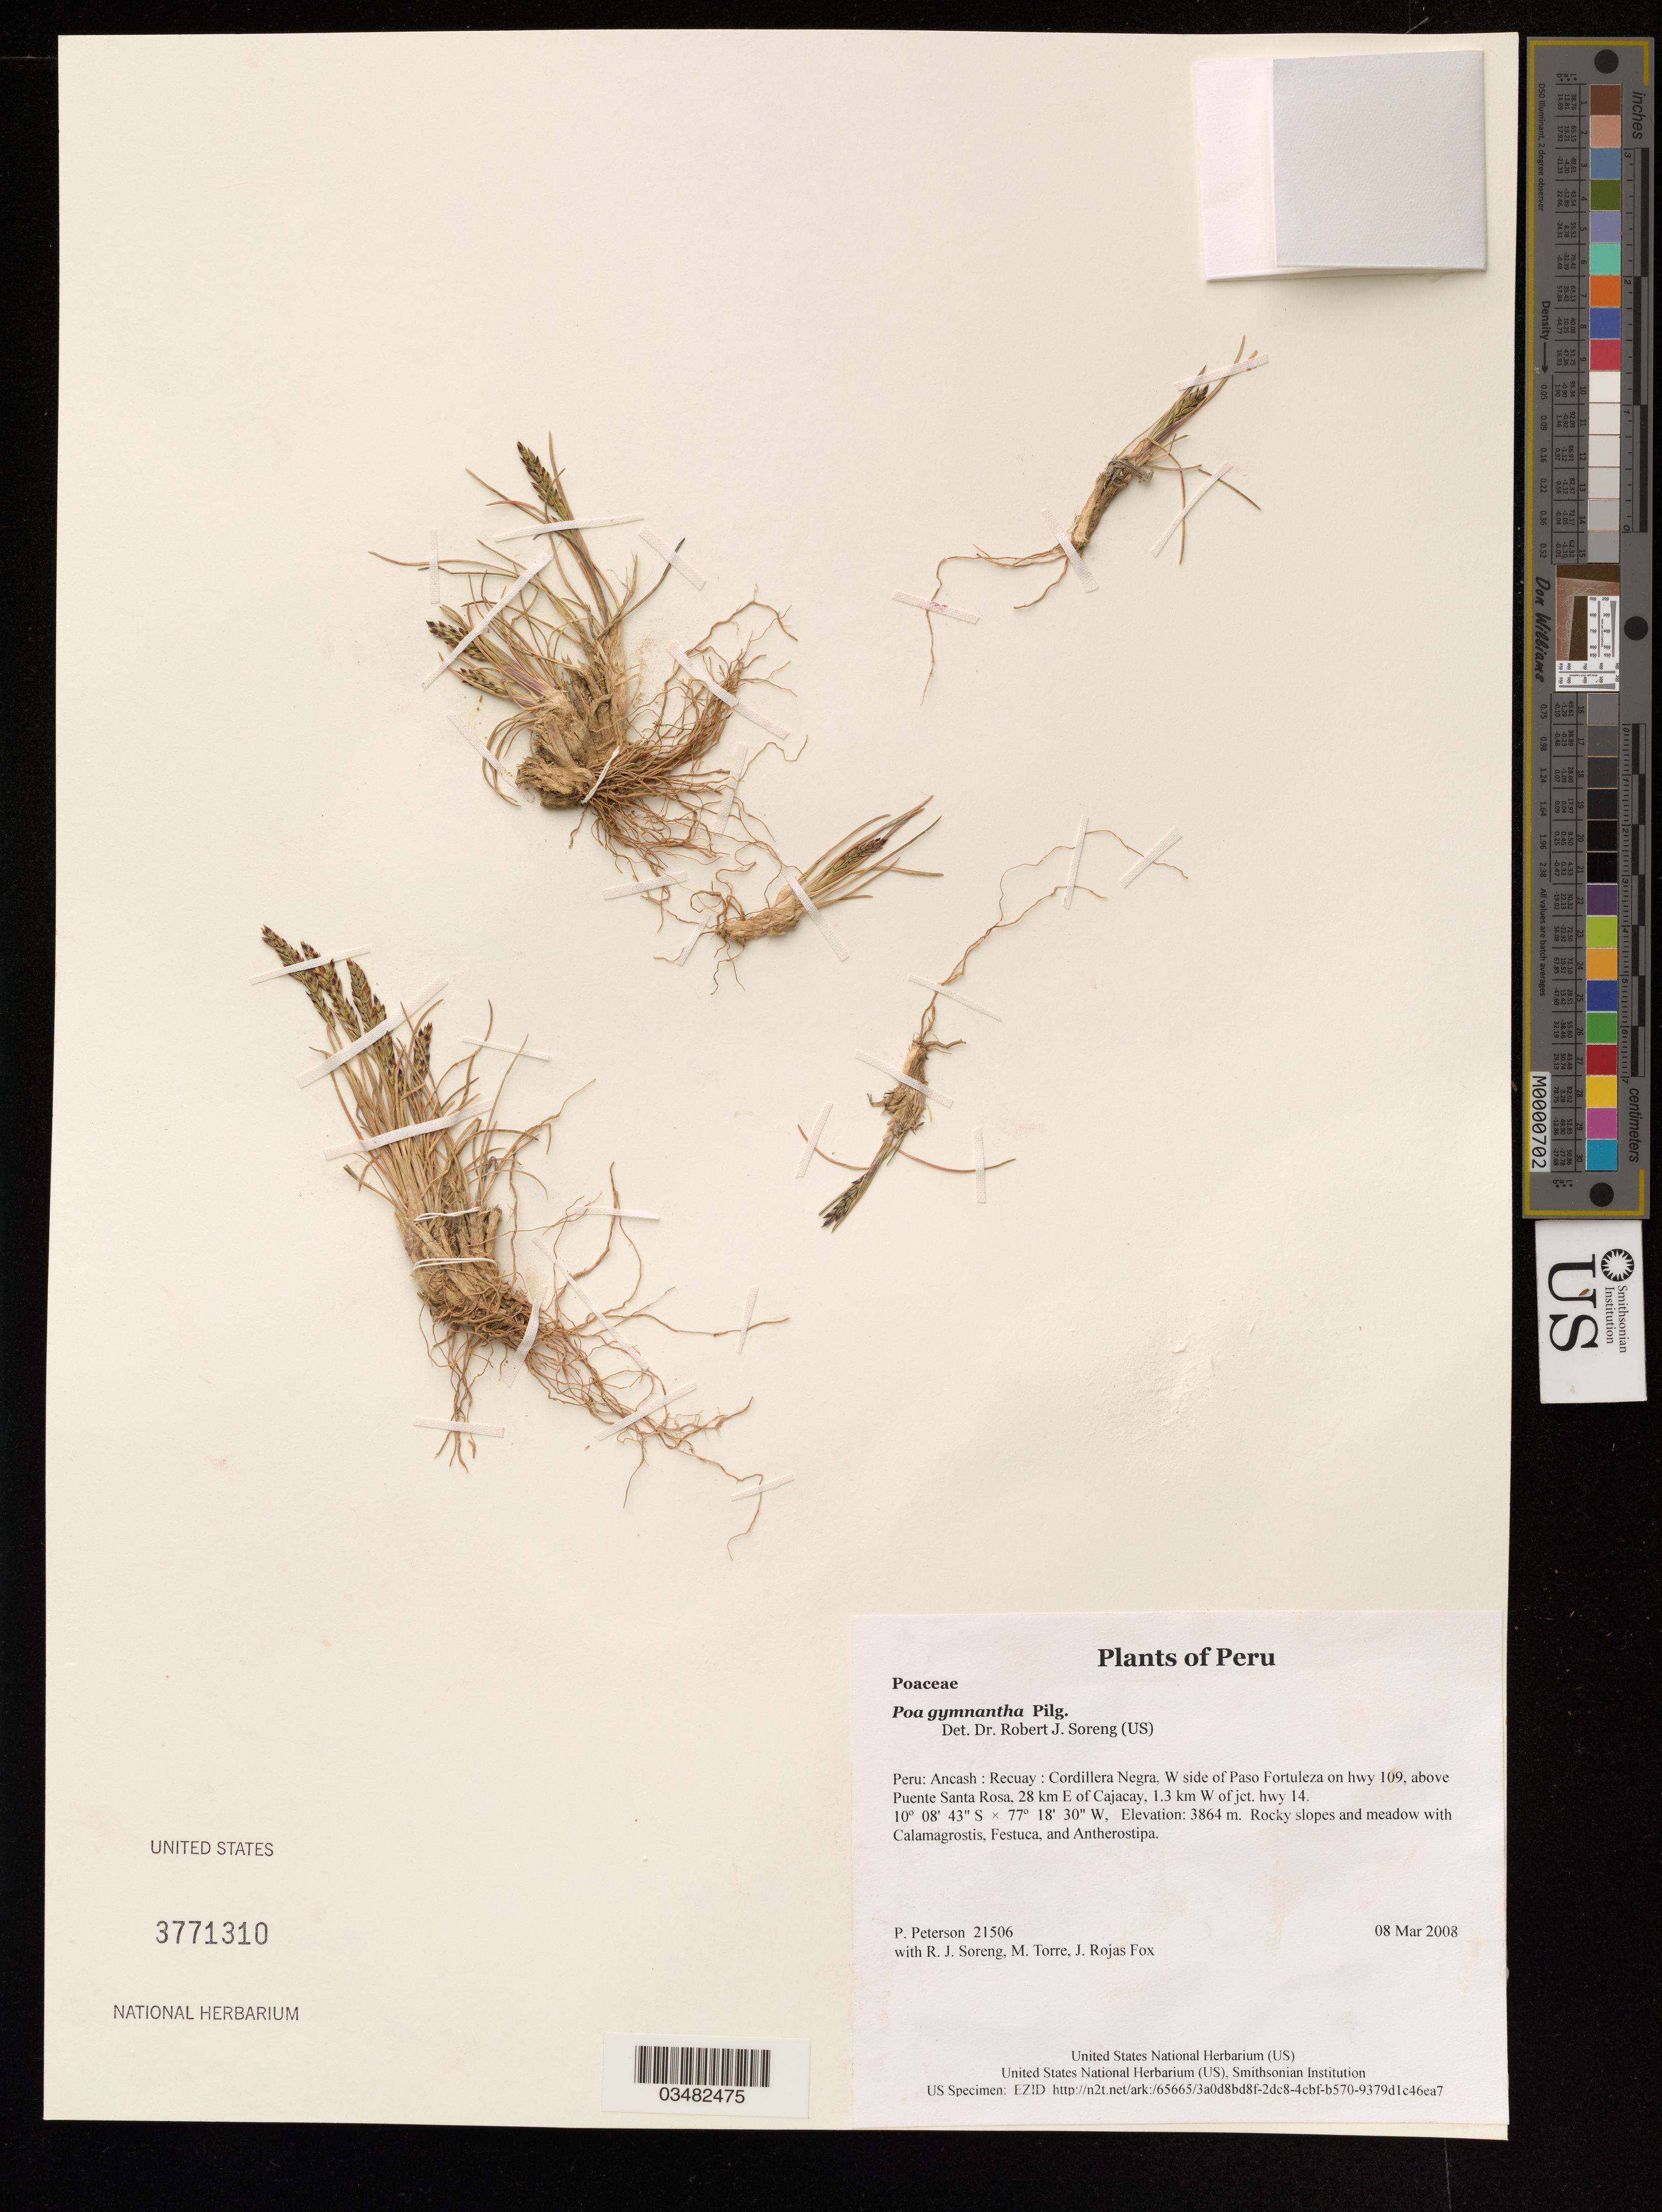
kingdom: Plantae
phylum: Tracheophyta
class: Liliopsida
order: Poales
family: Poaceae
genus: Poa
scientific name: Poa gymnantha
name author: Pilg.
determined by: Soreng, Robert J., Research Associate (BOT), Smithsonian Institution - National Museum of Natural History (UNITED STATES)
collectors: P. M. Peterson, R. J. Soreng, M. Torre & J. Rojas Fox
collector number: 21506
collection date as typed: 08 Mar 2008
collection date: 2008-03-08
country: Peru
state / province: Ancash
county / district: Recuay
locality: Cordillera Negra, W side of Paso Fortuleza on hwy 109, above Puente Santa Rosa, 28 km E of Cajacay, 1.3 km W of jct. hwy 14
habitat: Rocky slopes and meadow with Calamagrostis, Festuca, and Antherostipa.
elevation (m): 3864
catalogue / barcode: US 3771310